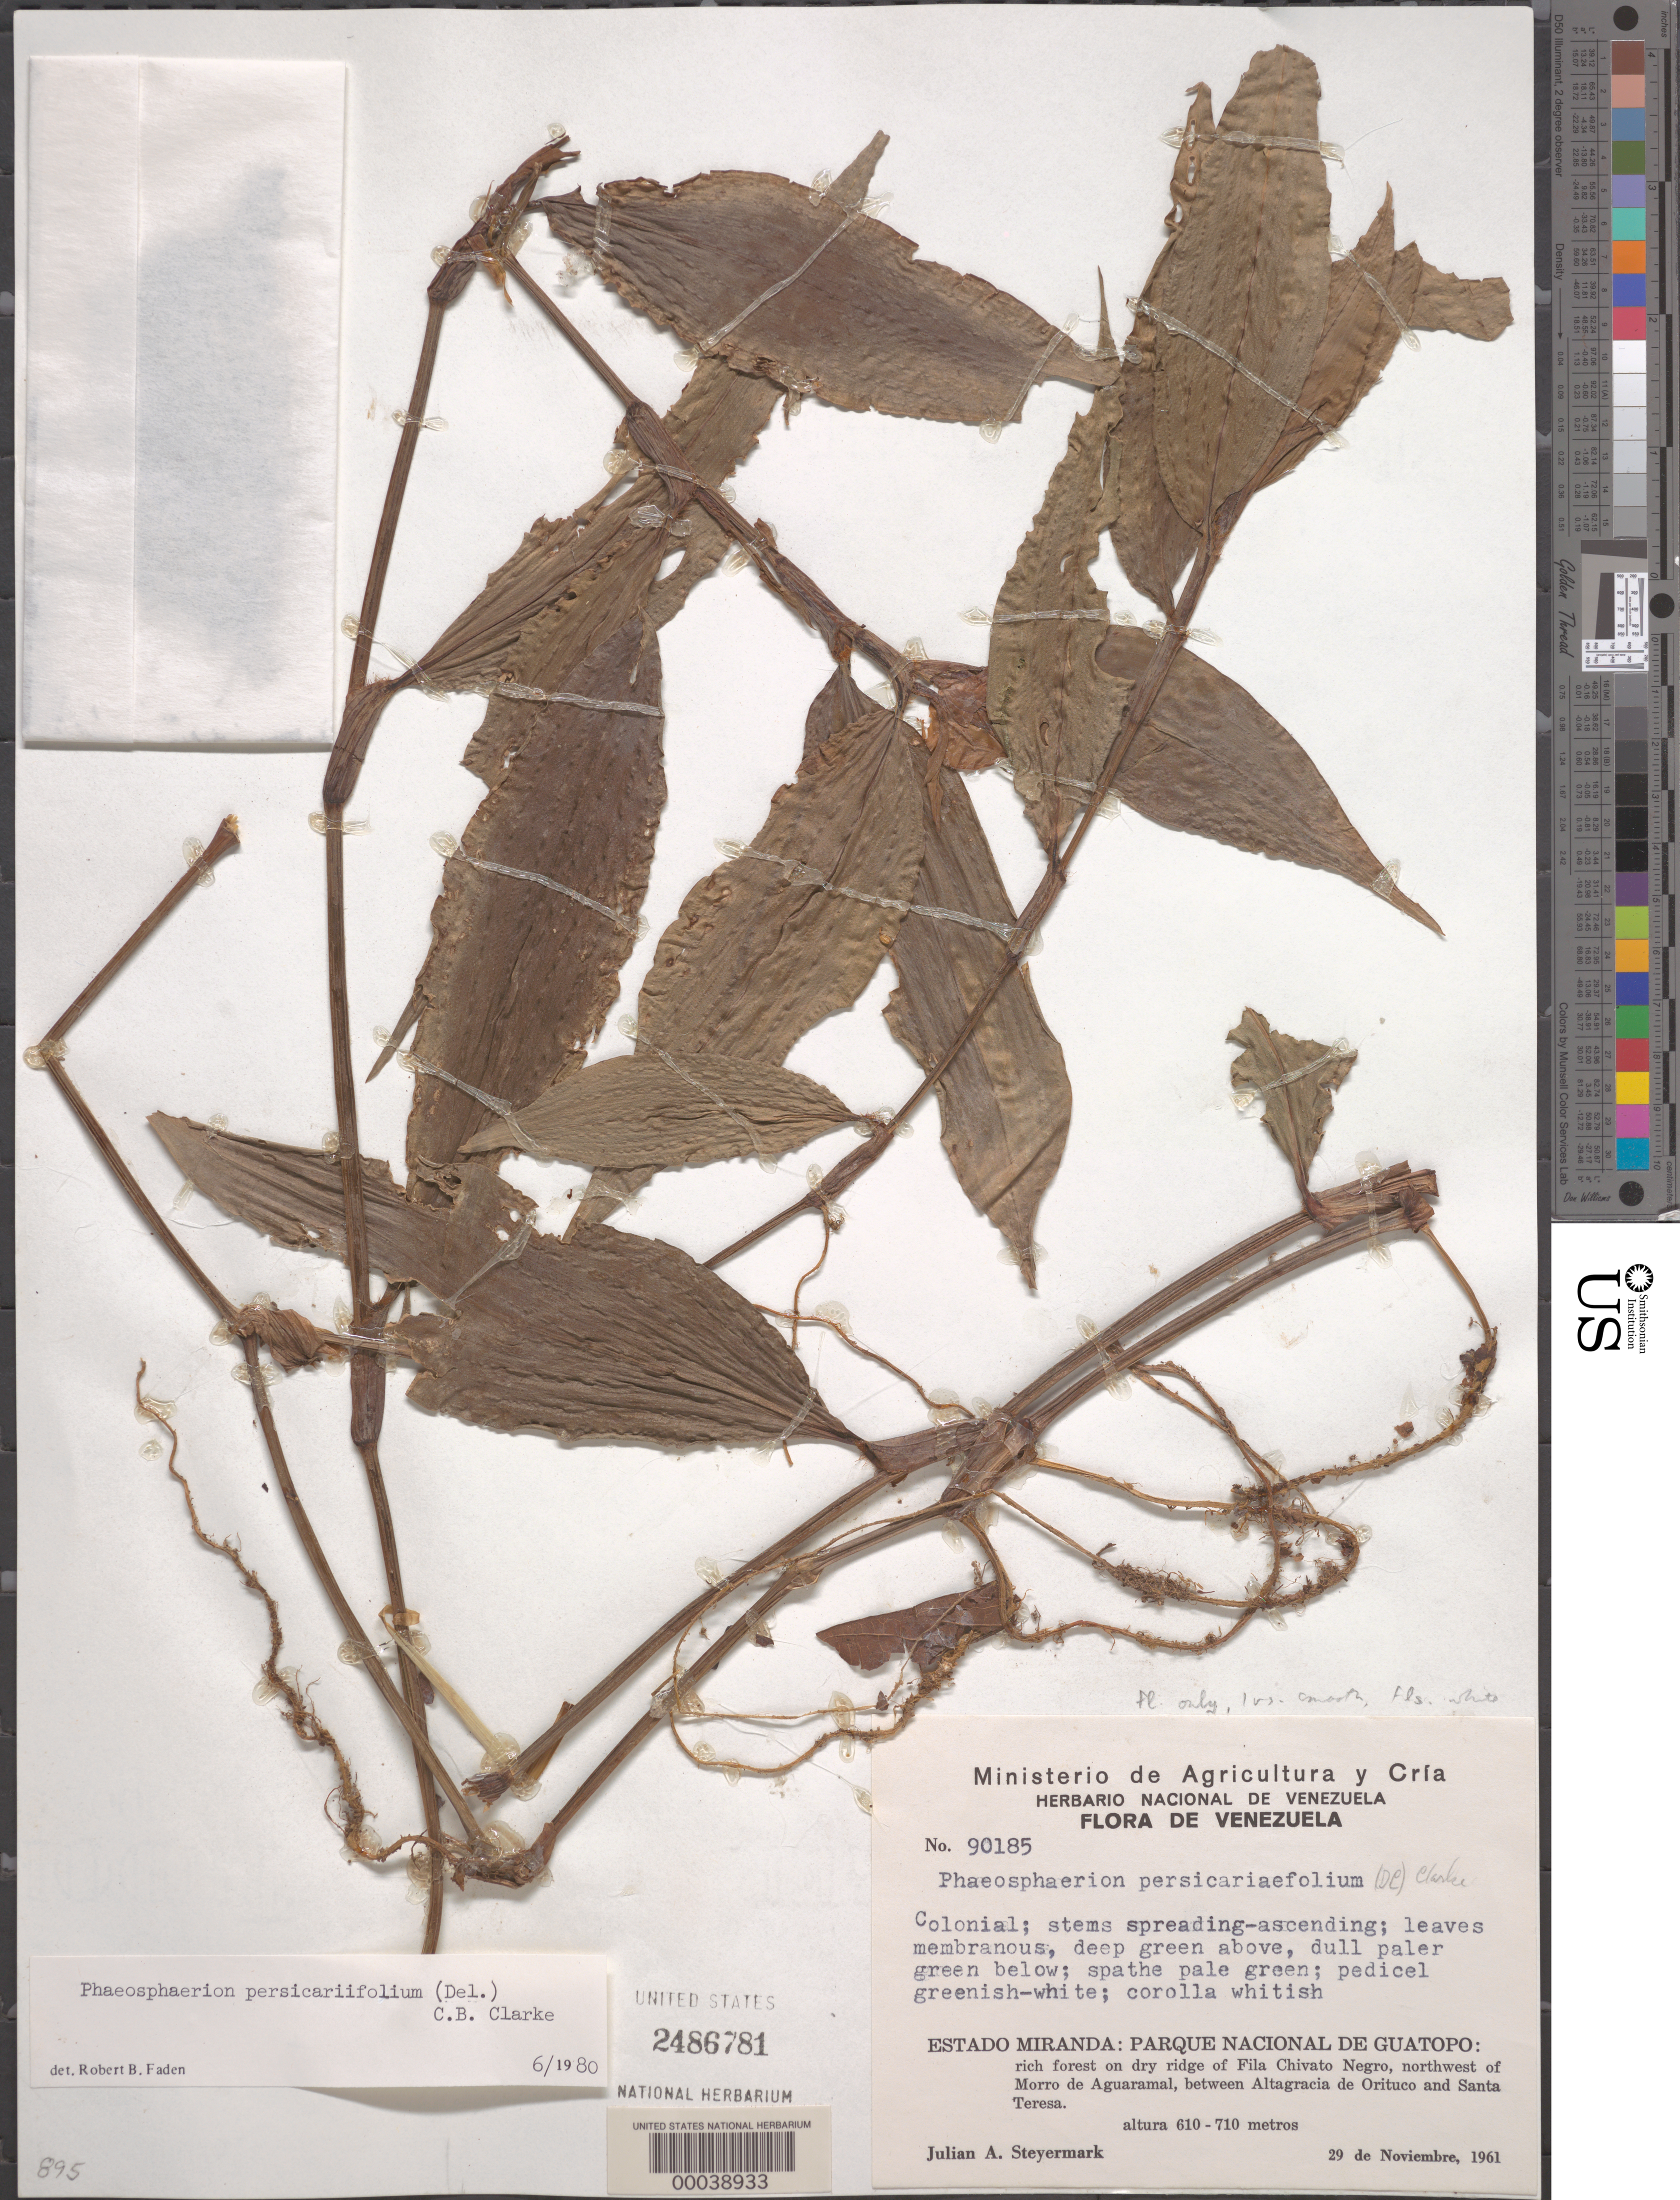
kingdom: Plantae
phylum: Tracheophyta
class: Liliopsida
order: Commelinales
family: Commelinaceae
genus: Commelina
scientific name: Commelina rufipes var. glabrata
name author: (D.R. Hunt) Faden & D.R. Hunt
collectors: J. Steyermark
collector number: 90185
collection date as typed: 29 Nov 1961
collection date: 1961-11-29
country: Venezuela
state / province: Miranda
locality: Parque nacional de guatopo: ridge of fila chivato negro, nw of morro de aguaramal, between altagracia de orituco & santa teresa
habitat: Rich forest on dry ridge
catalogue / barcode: US 2486781